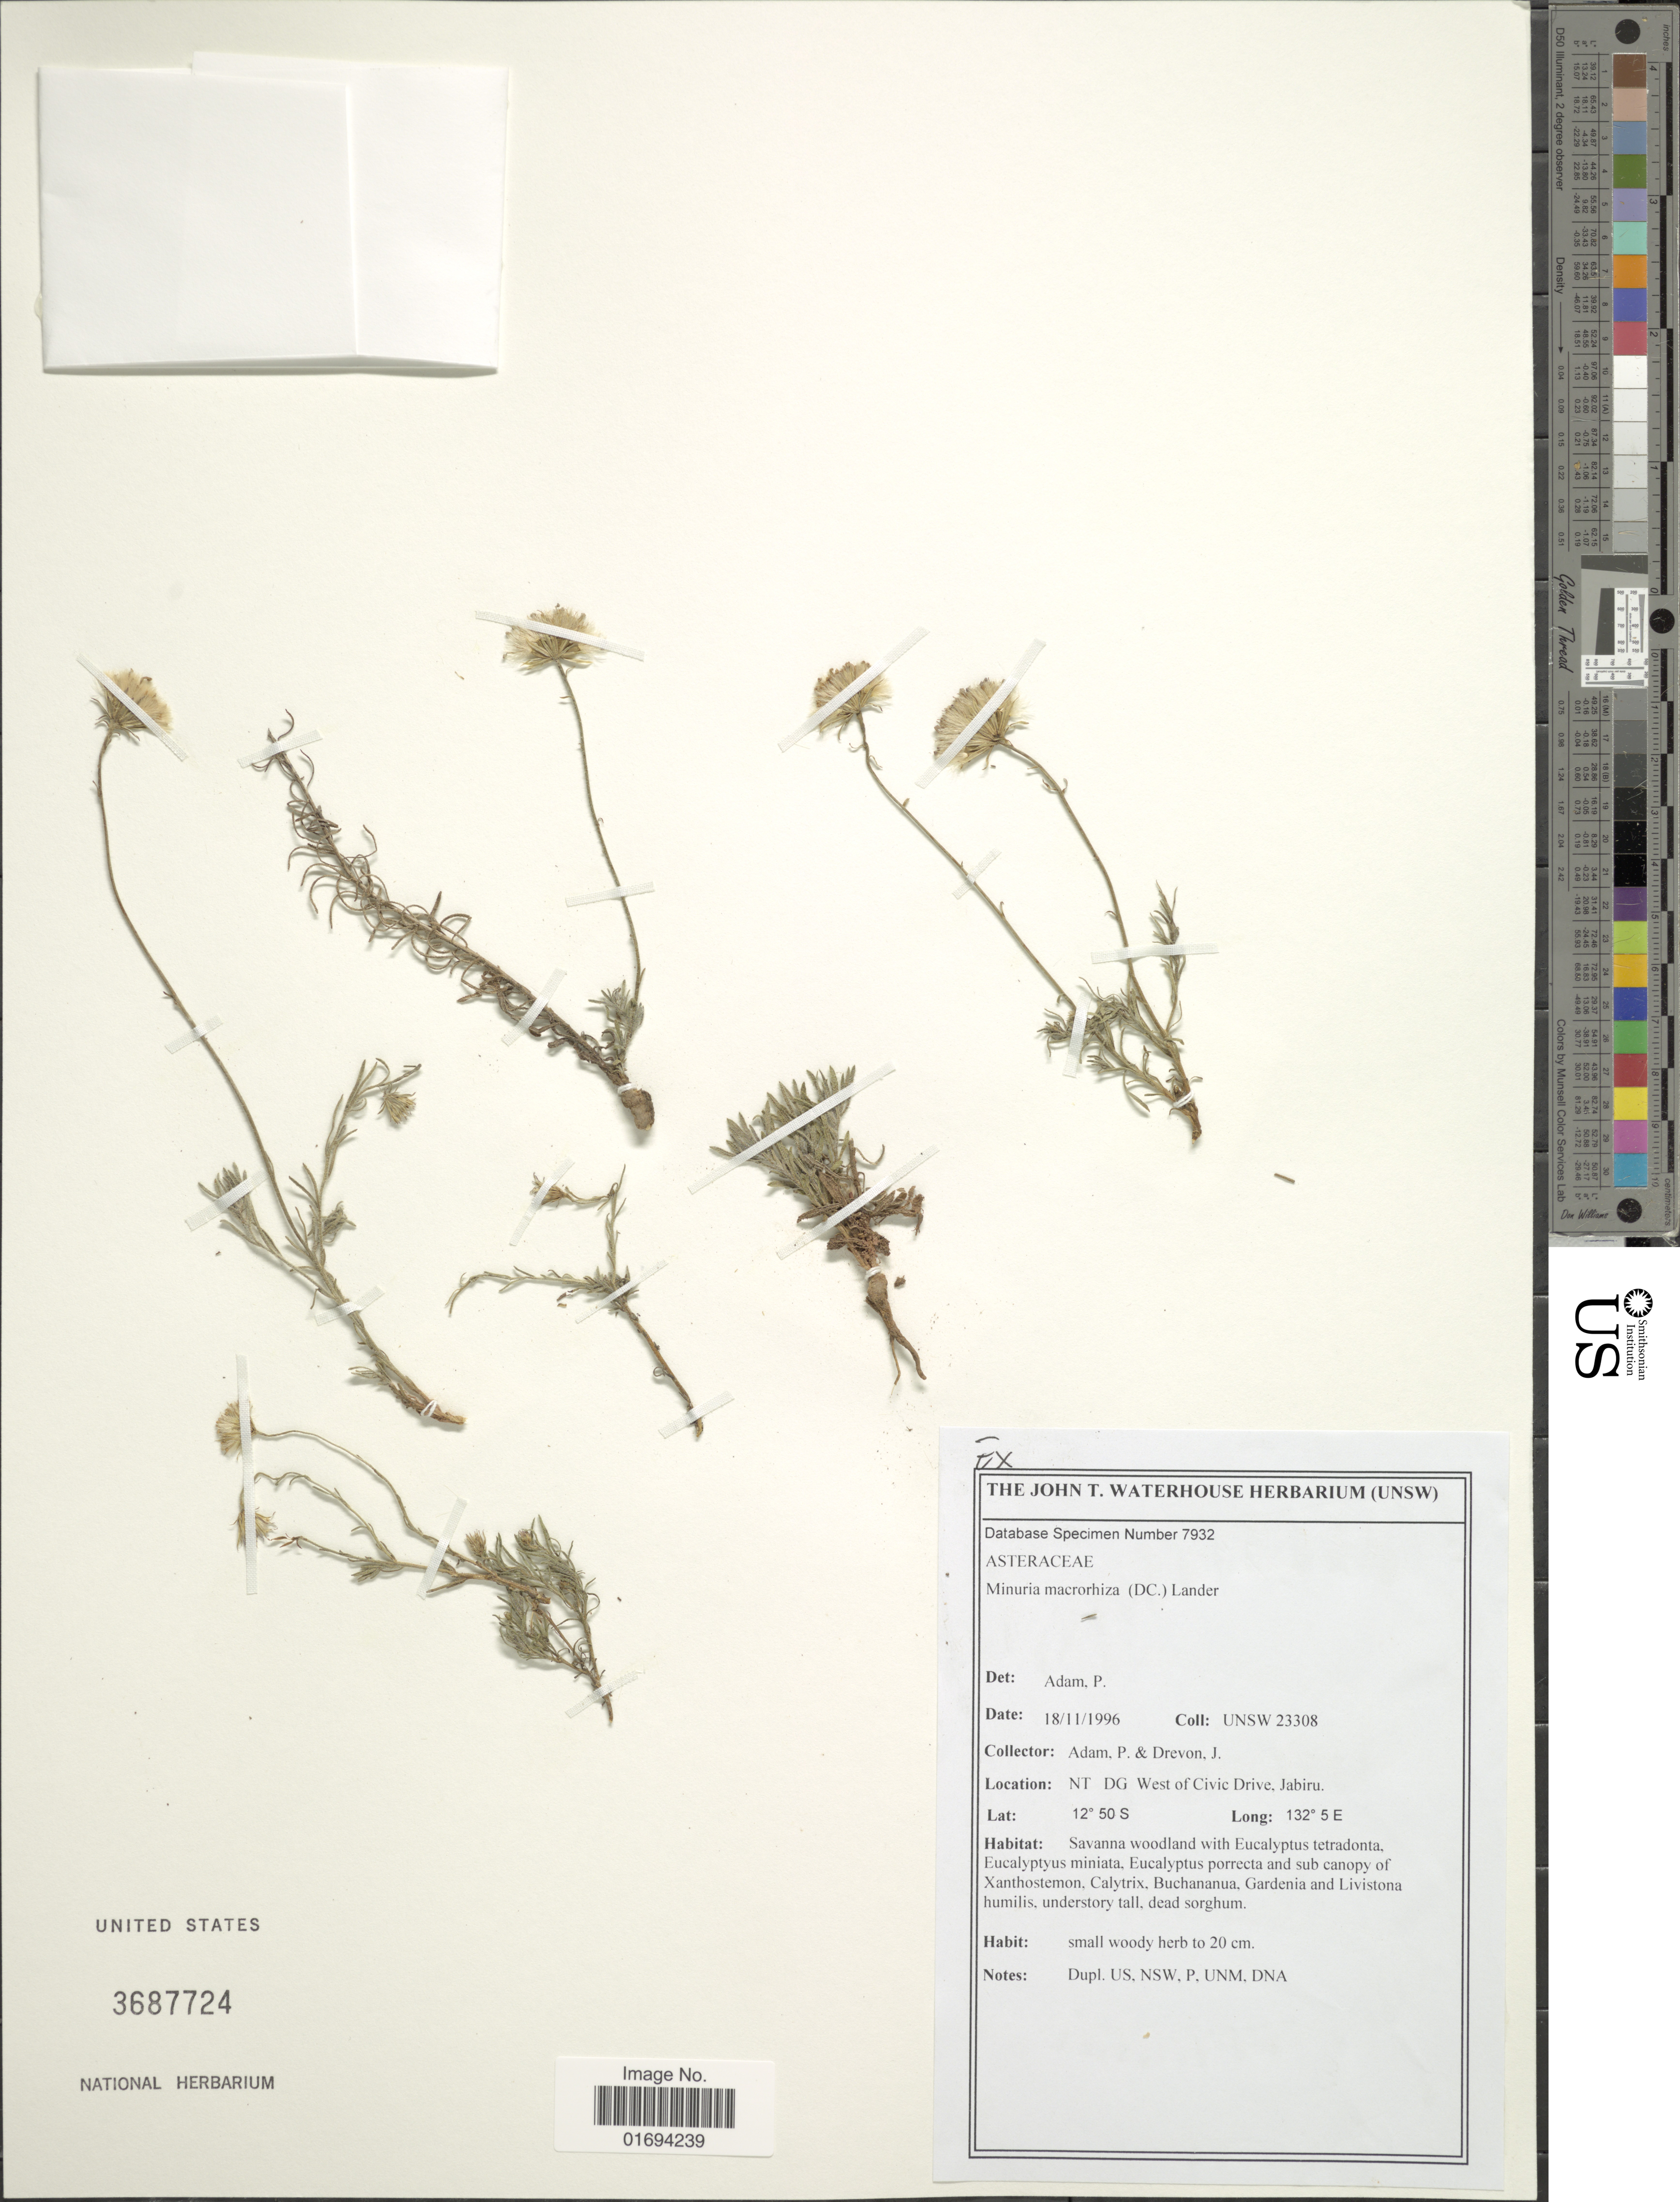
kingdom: Plantae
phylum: Tracheophyta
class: Magnoliopsida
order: Asterales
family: Asteraceae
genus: Minuria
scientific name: Minuria macrorhiza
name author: (DC.) Lander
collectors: P. Adam & J. Drevon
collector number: UNSW23308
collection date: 1996-11-18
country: Australia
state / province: Northern Territory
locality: NT DG West of Civic Drive, Jabiru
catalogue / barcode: US 3687724